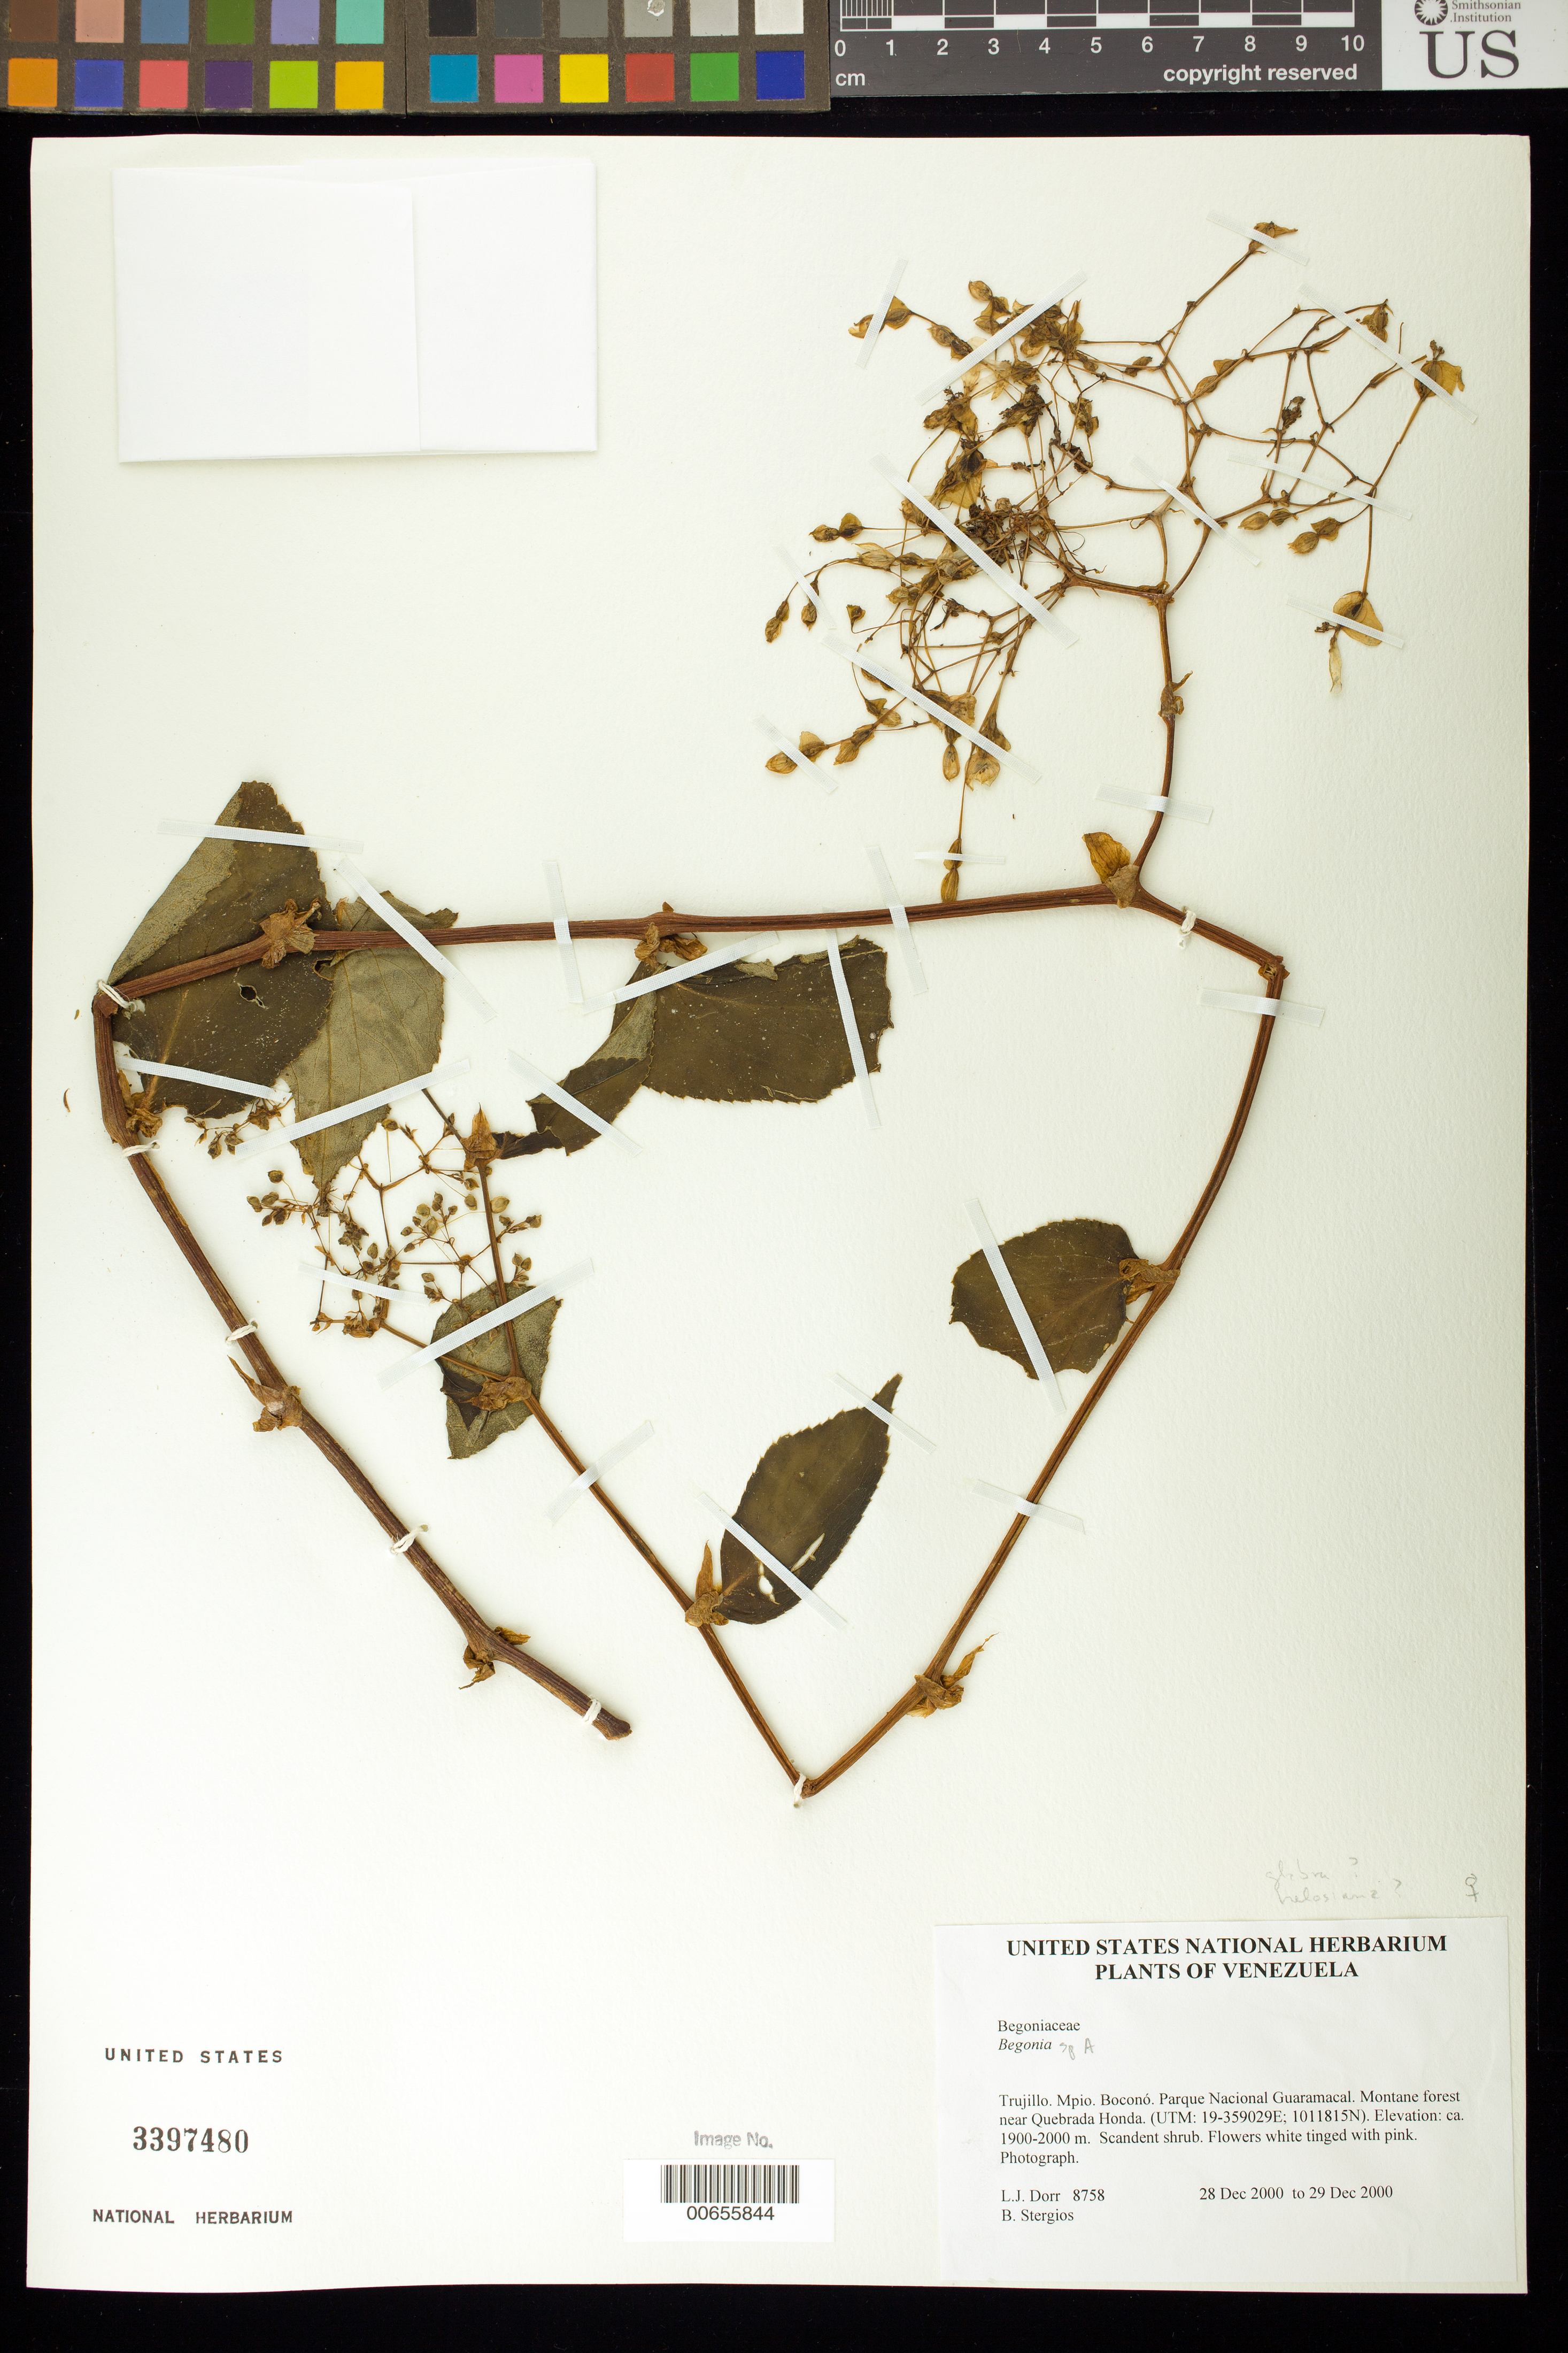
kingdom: Plantae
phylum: Tracheophyta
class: Magnoliopsida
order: Cucurbitales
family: Begoniaceae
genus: Begonia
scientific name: Begonia sp. a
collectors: L. J. Dorr & B. G. Stergios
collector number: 8758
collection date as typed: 28 Dec 2000 to 29 Dec 2000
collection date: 2000-12-28/2000-12-29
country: Venezuela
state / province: Trujillo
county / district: Boconó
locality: Parque Nacional Guaramacal near Quebrada Honda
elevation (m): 1900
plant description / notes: PORT, US, VEN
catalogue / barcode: US 3397480